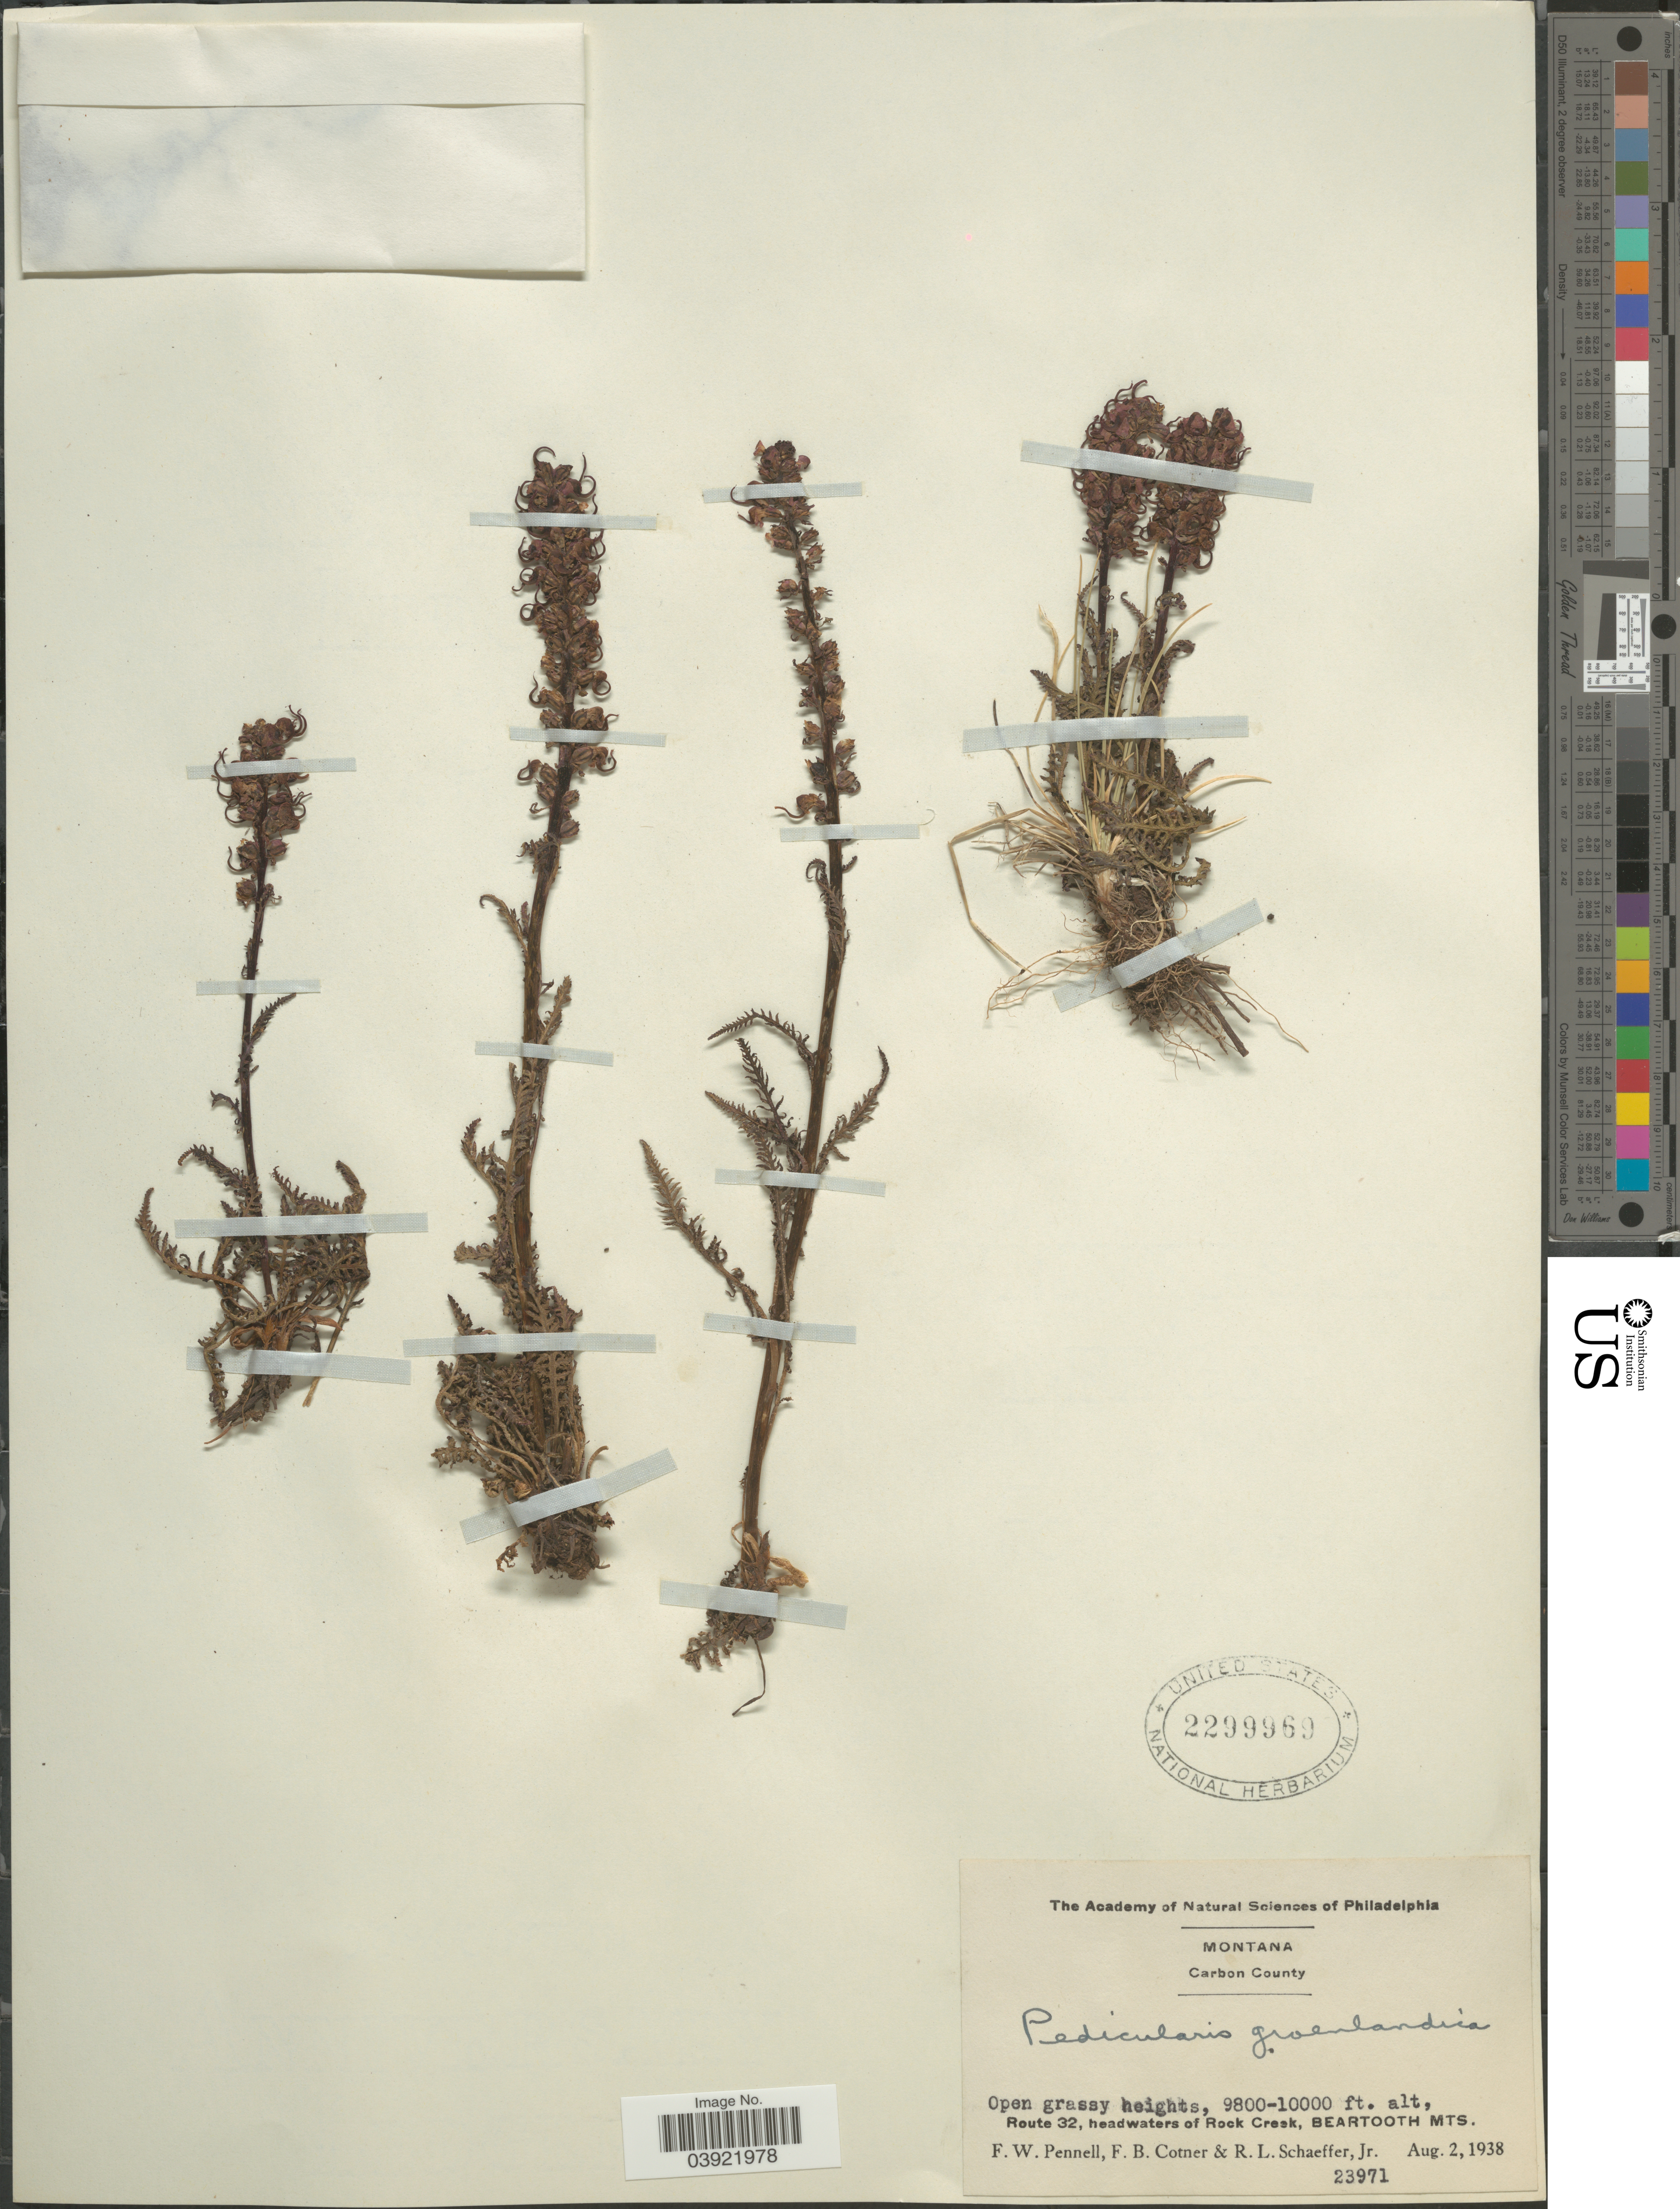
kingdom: Plantae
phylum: Tracheophyta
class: Magnoliopsida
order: Lamiales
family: Orobanchaceae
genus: Pedicularis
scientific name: Pedicularis groenlandica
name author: Retz.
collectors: F. W. Pennell, F. Cotner & R. L. Schaeffer Jr.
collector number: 23971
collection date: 1938-08-02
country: United States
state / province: Montana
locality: Carbon County. Route 32, headwaters of Rock Creek, Beartooth Mts.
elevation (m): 2987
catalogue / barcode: US 2299969